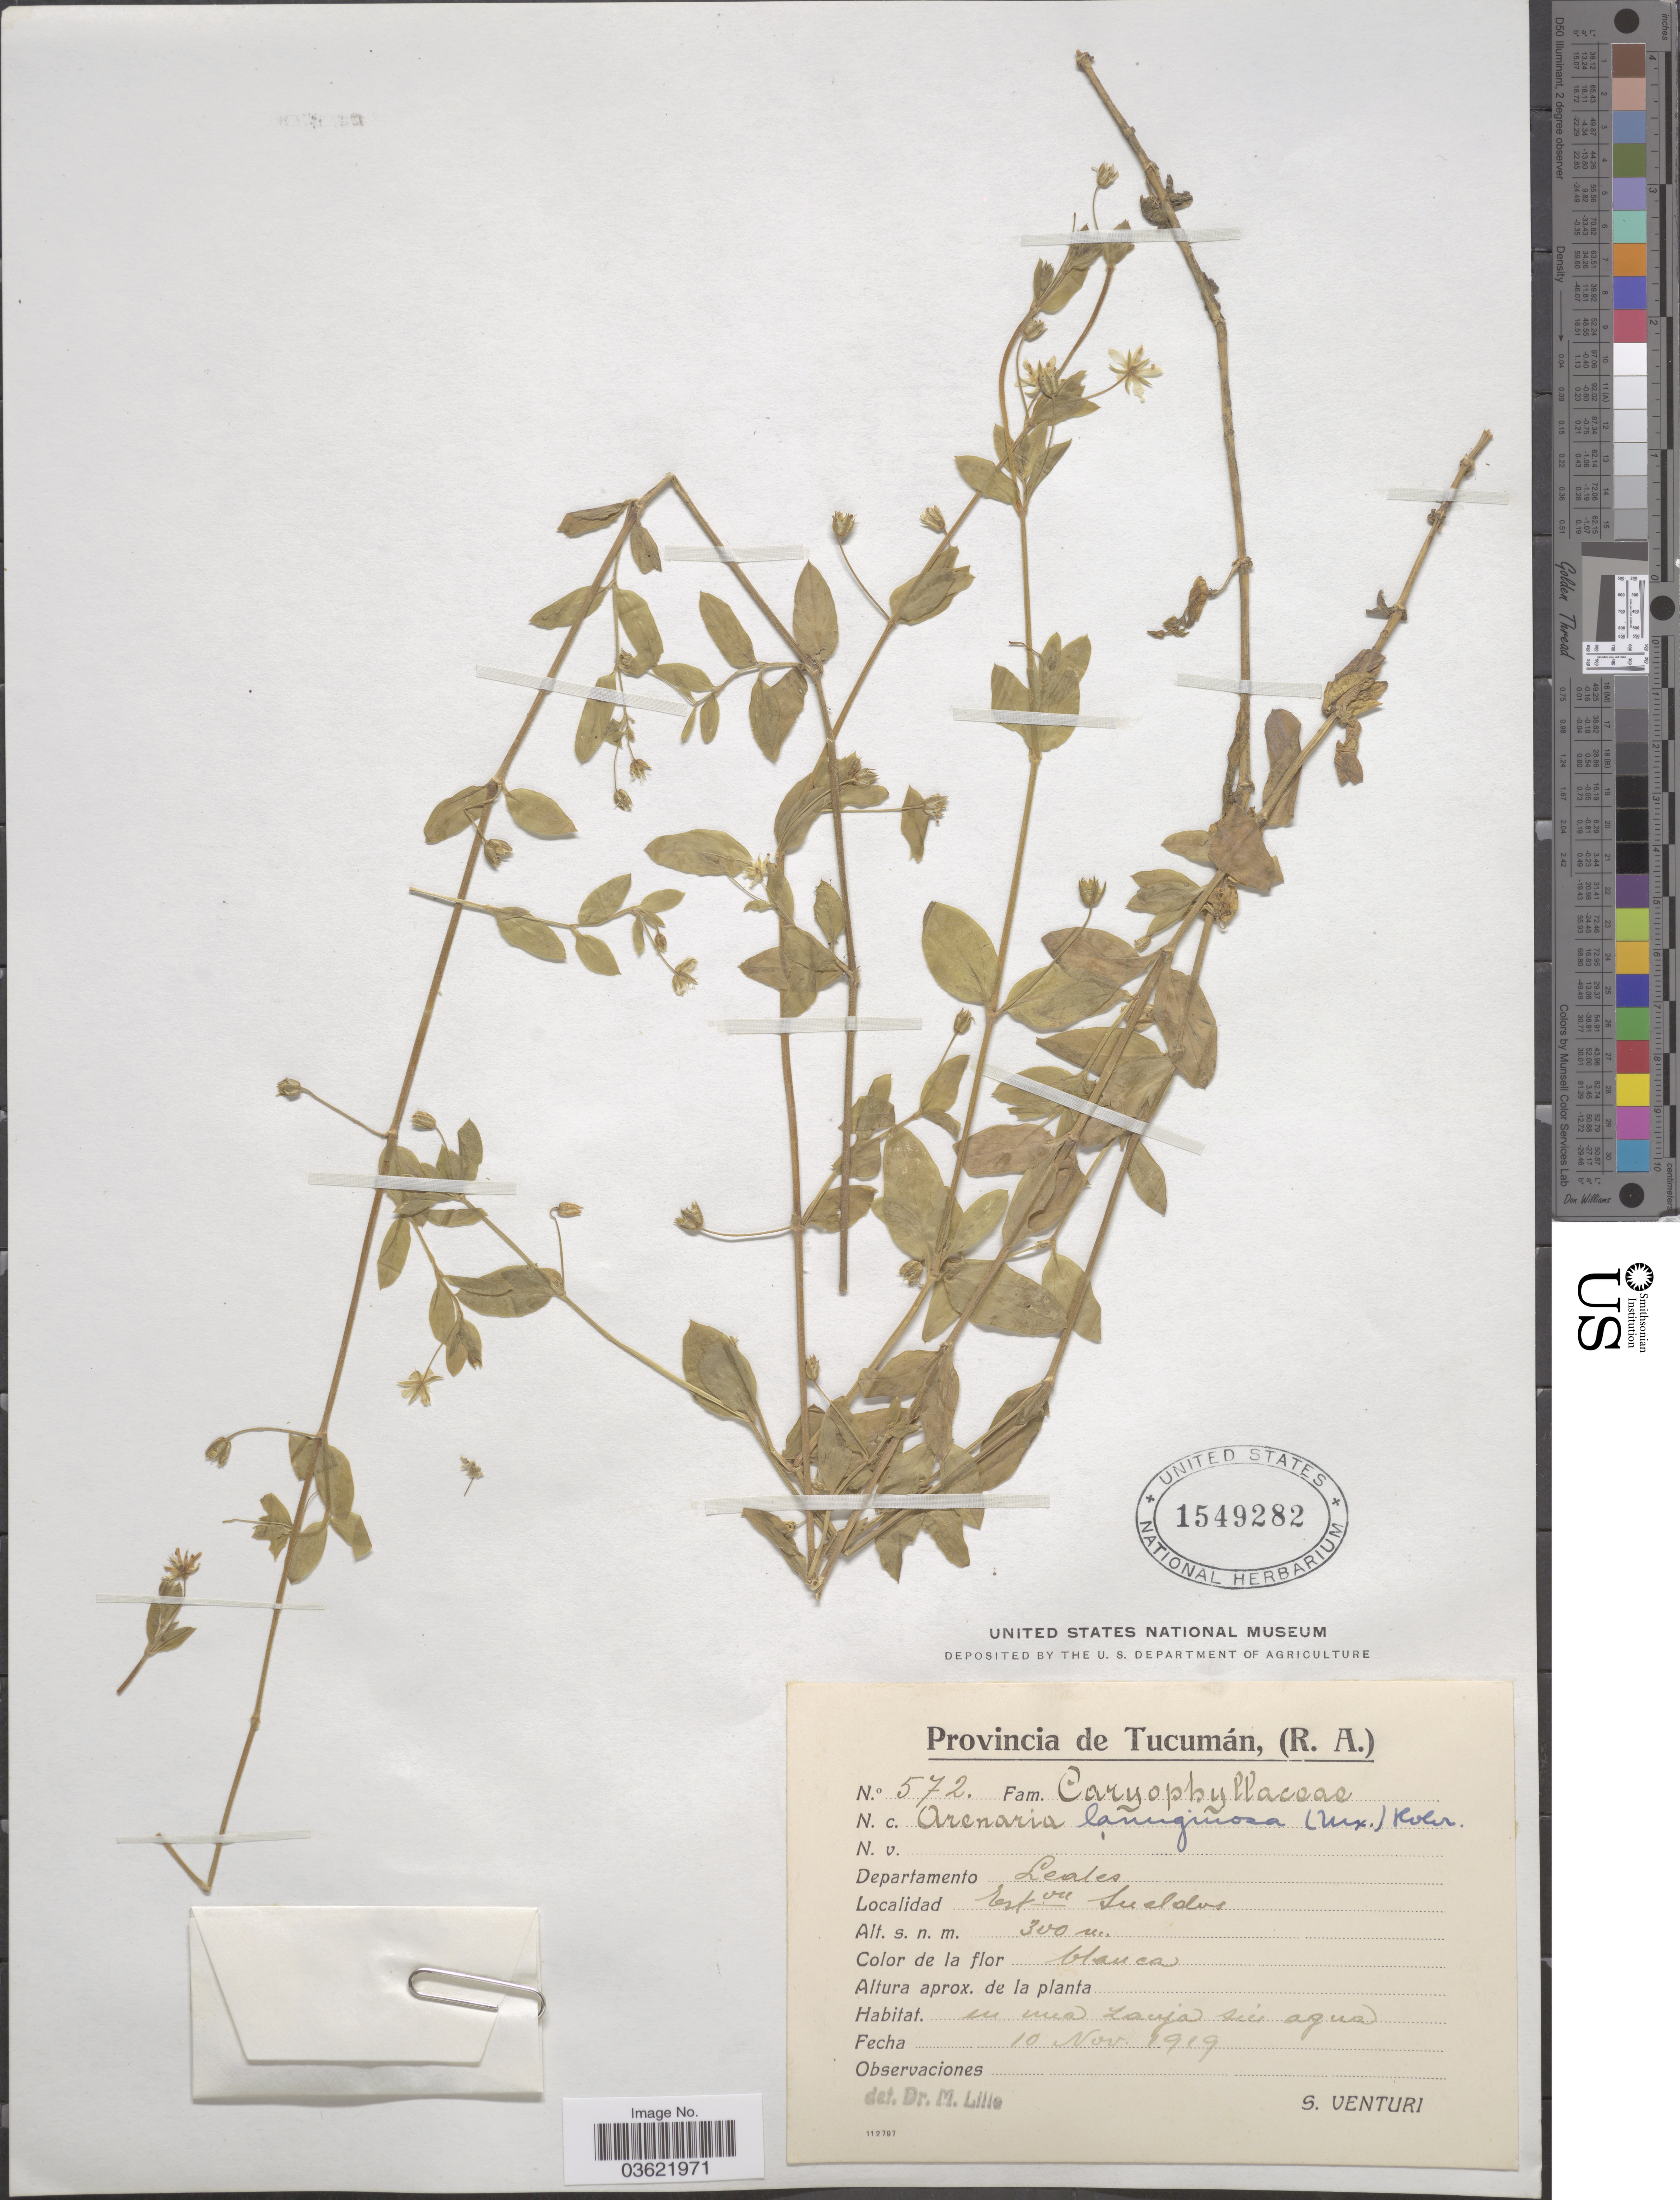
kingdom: Plantae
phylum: Tracheophyta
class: Magnoliopsida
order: Caryophyllales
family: Caryophyllaceae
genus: Arenaria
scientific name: Arenaria lanuginosa var. megalantha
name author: Rohrb.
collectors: S. Venturi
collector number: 572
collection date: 1919-11-10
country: Argentina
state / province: Tucuman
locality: Departamento Leales. Estac. Sueldos.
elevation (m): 300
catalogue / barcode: US 1549282